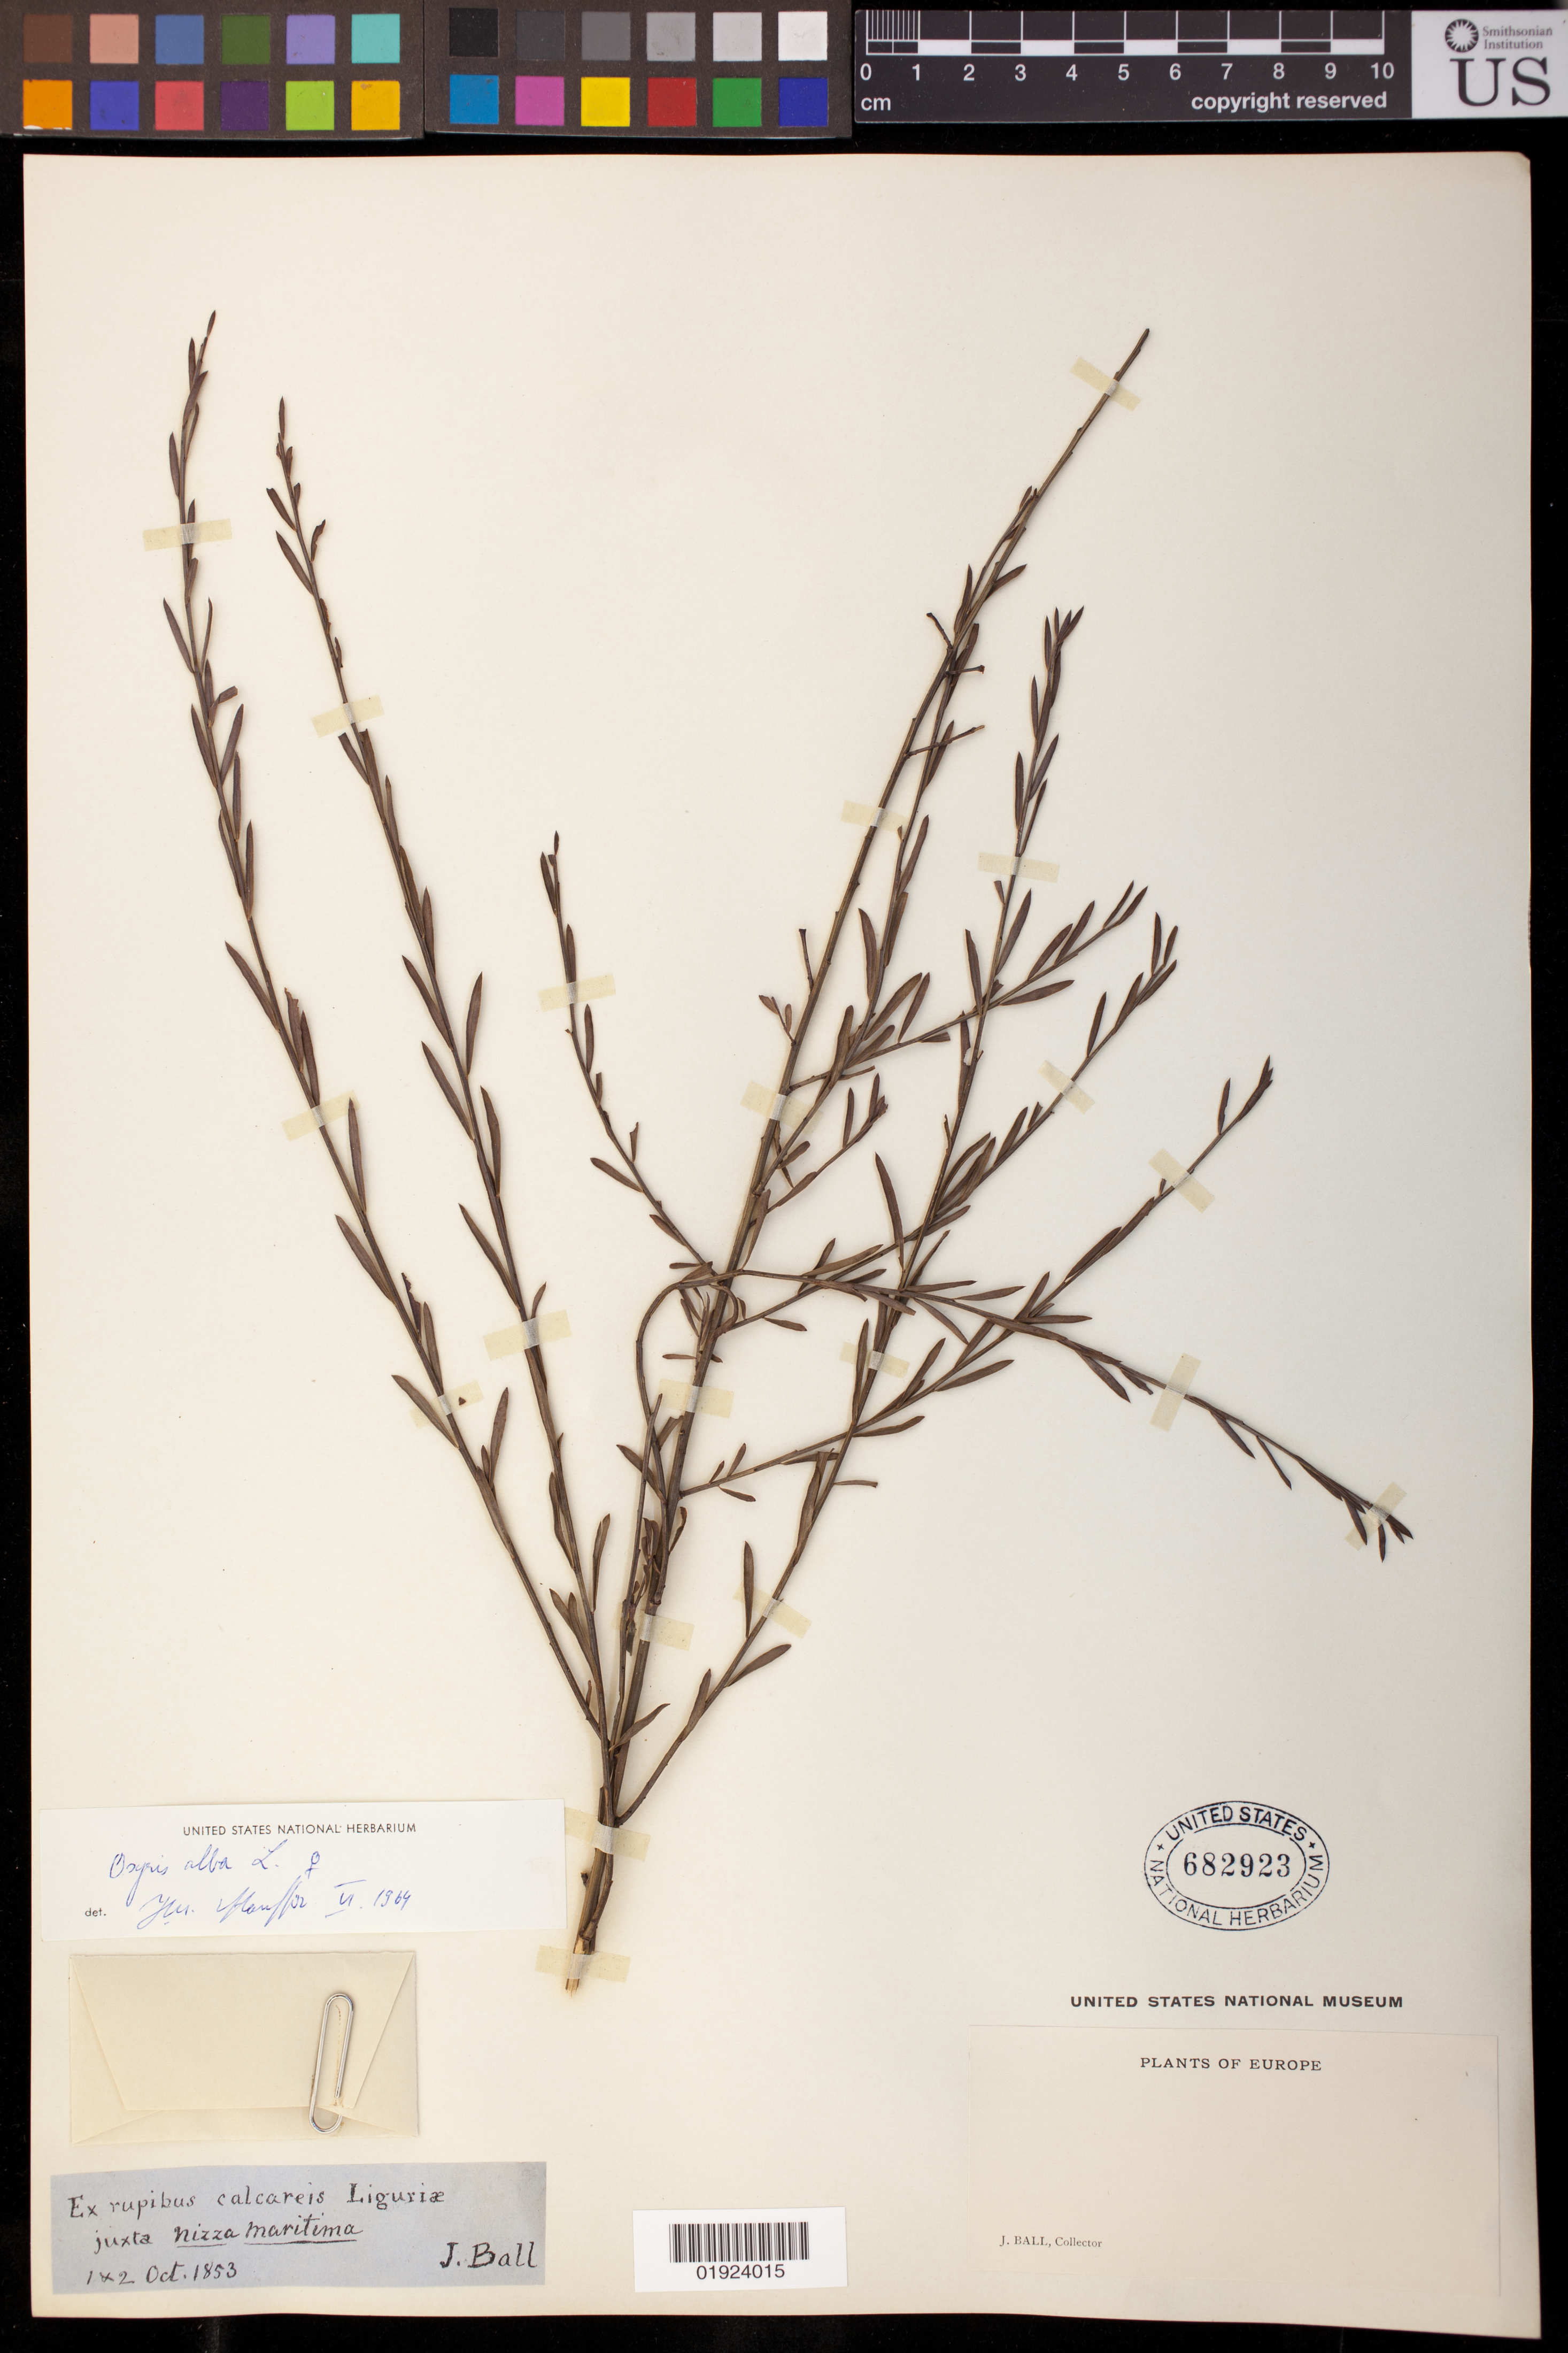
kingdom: Plantae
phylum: Tracheophyta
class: Magnoliopsida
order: Santalales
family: Santalaceae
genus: Osyris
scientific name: Osyris alba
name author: L.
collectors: J. Ball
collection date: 1853-10-01/1853-10-02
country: Italy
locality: Ex rupibus calcareis Liguriae juxta nizza maritima.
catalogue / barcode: US 682923